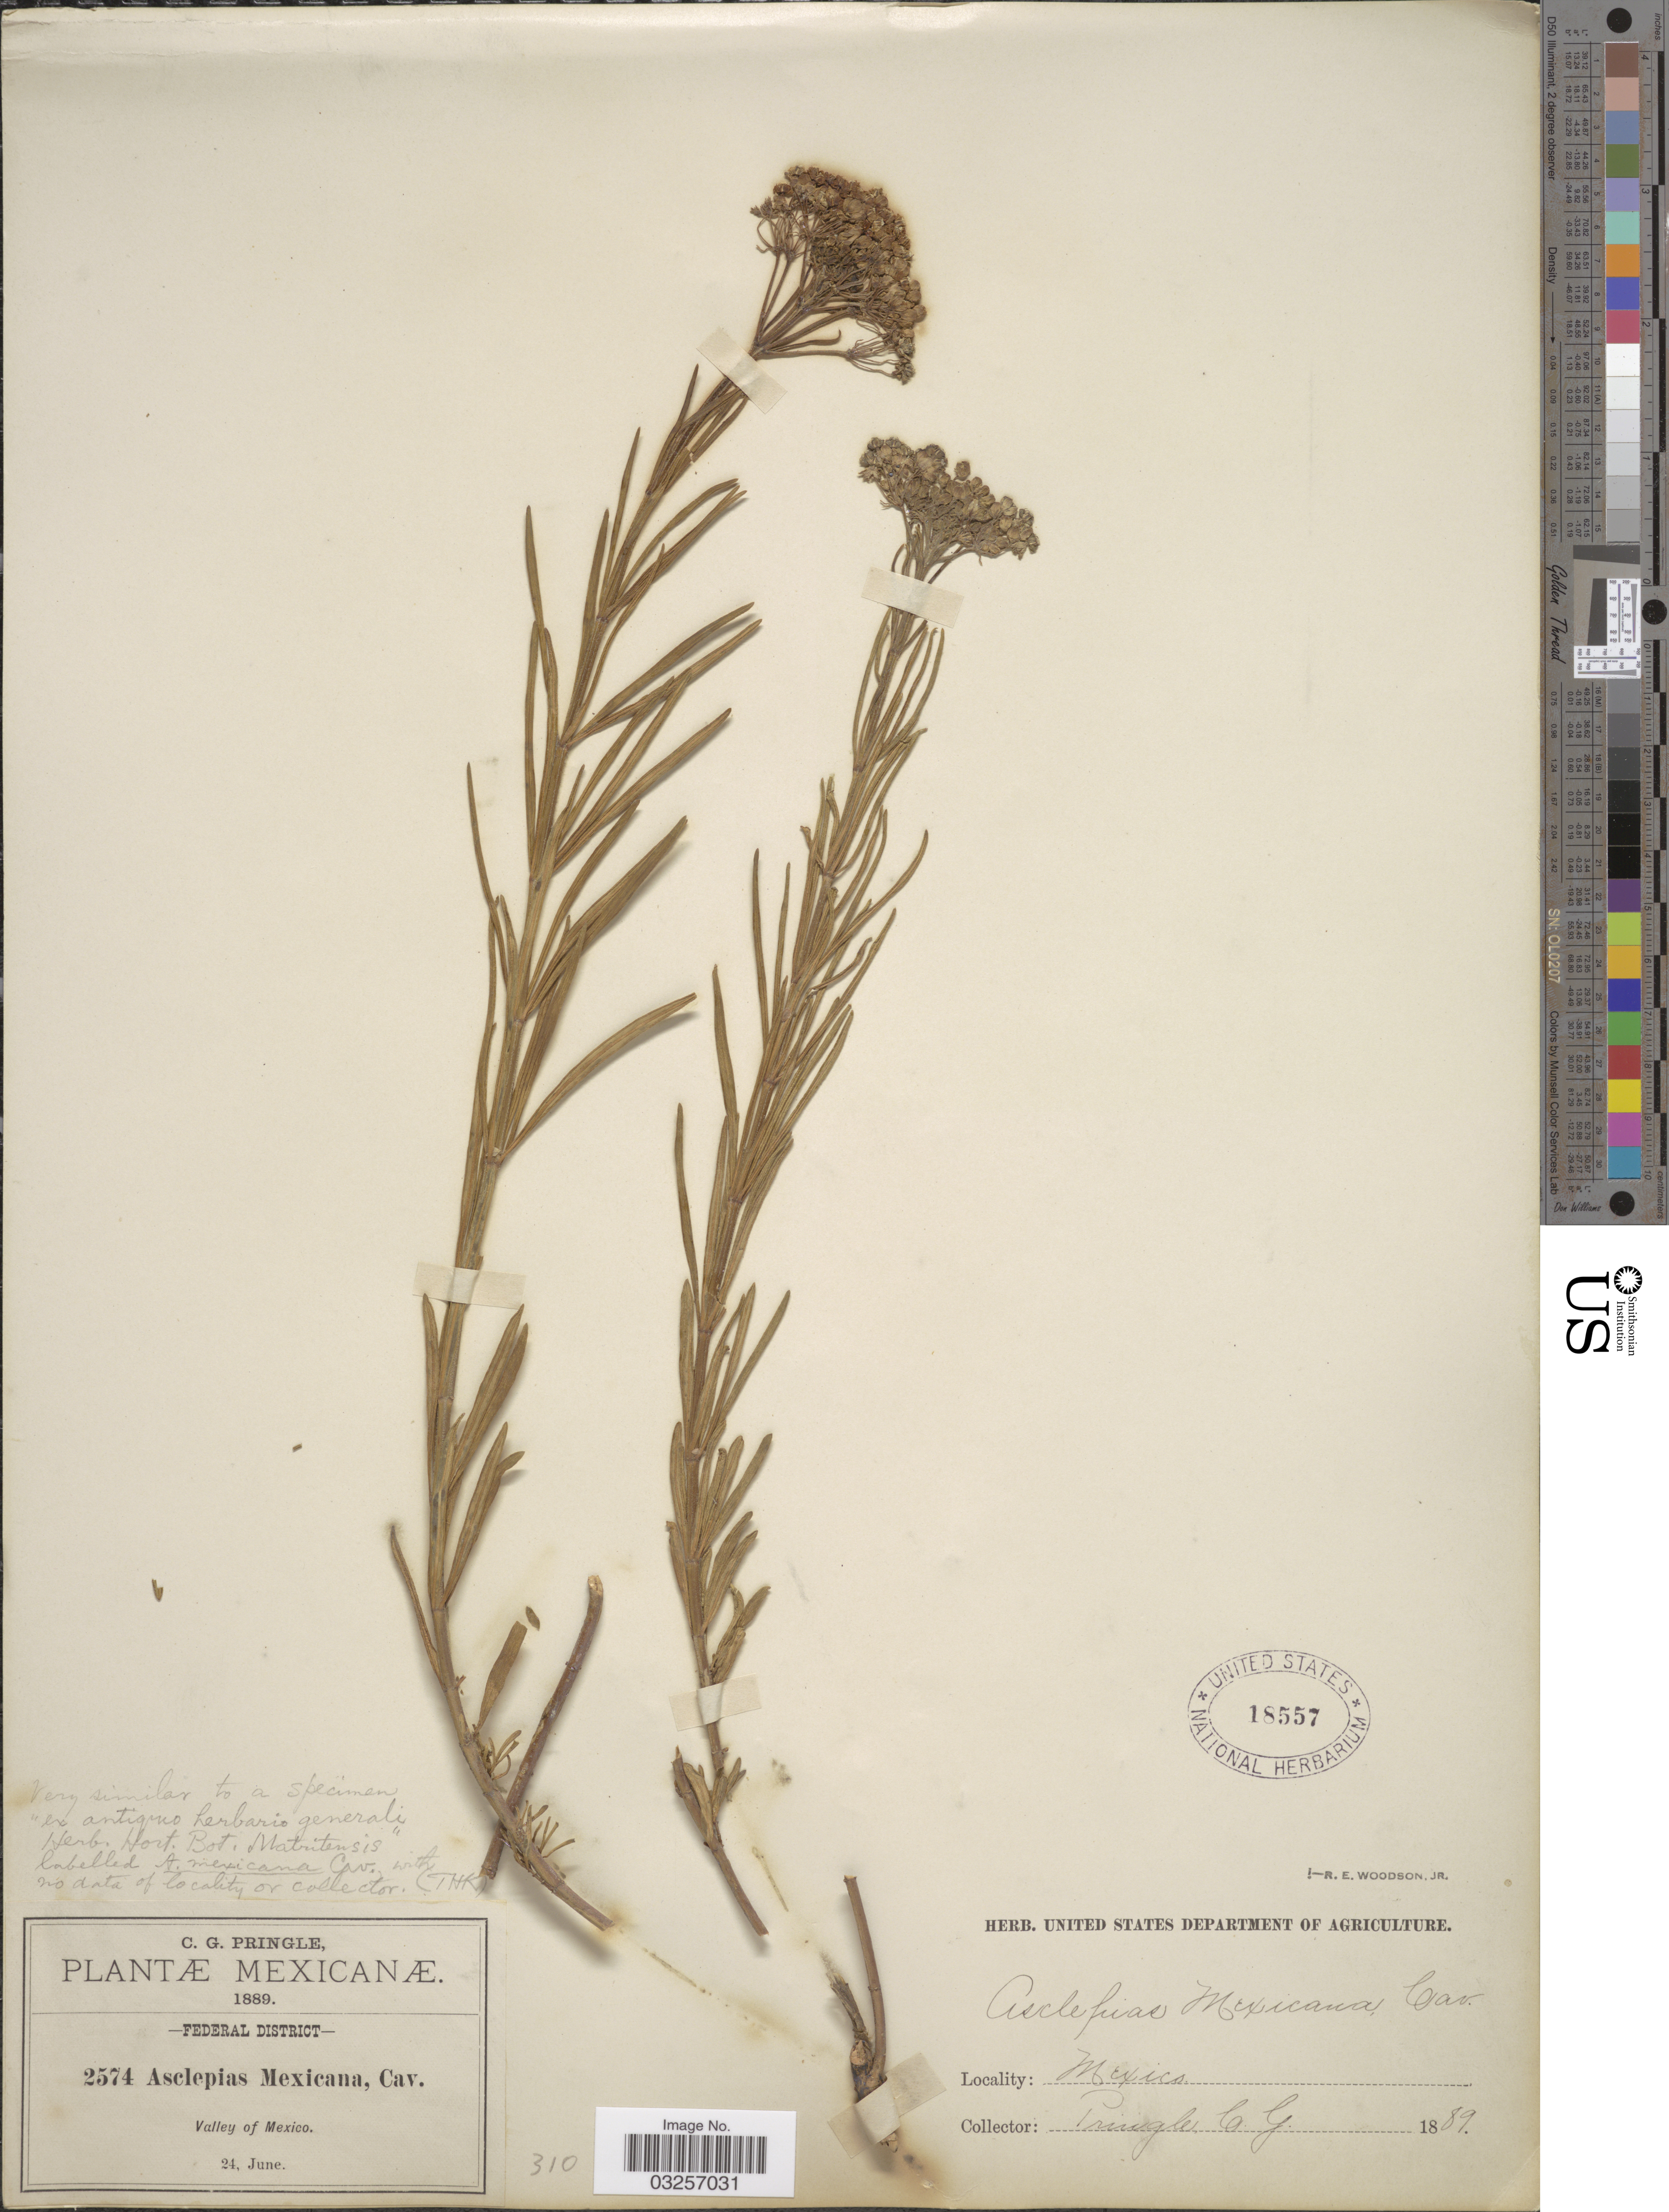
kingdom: Plantae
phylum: Tracheophyta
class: Magnoliopsida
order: Gentianales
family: Apocynaceae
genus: Asclepias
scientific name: Asclepias mexicana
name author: Cav.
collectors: C. G. Pringle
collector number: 2574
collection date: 1889-06-24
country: Mexico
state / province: Distrito Federal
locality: Federal District. Valley of Mexico.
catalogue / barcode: US 18557